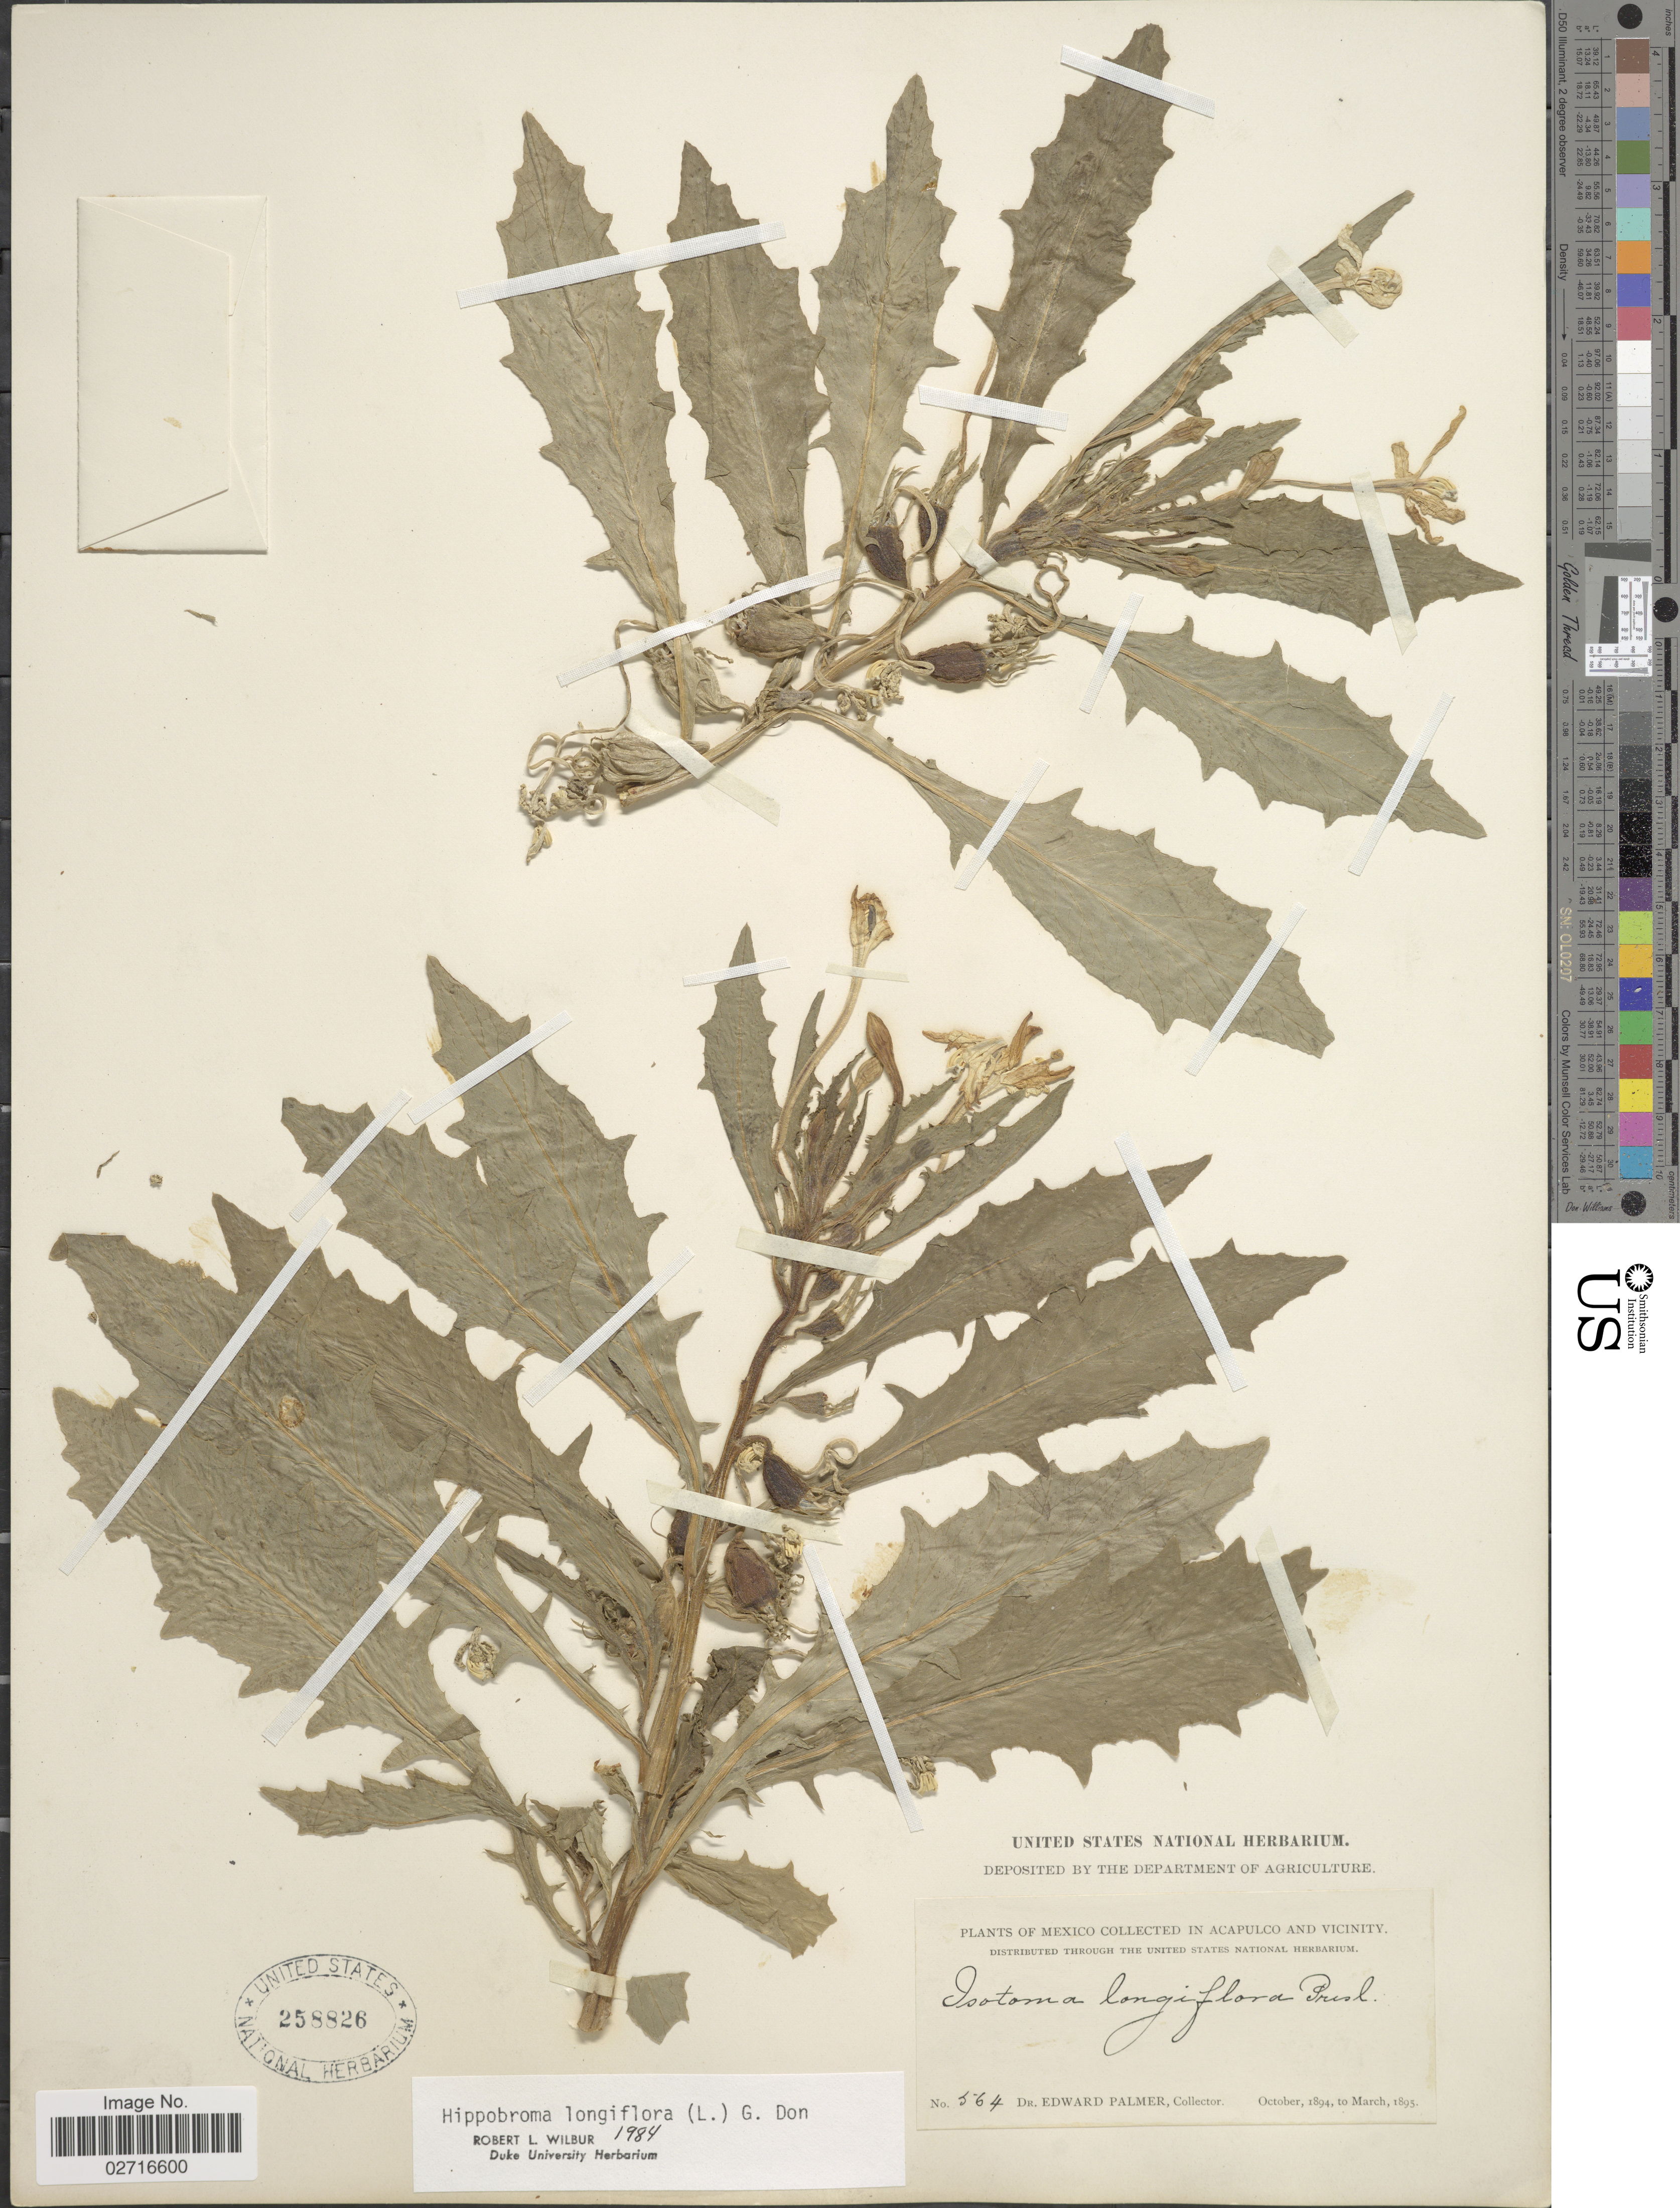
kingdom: Plantae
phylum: Tracheophyta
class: Magnoliopsida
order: Asterales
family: Campanulaceae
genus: Hippobroma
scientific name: Hippobroma longiflora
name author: (L.) G. Don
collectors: E. Palmer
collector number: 564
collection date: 1894-10/1895-03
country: Mexico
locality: In Acapulco and vicinity.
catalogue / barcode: US 258826